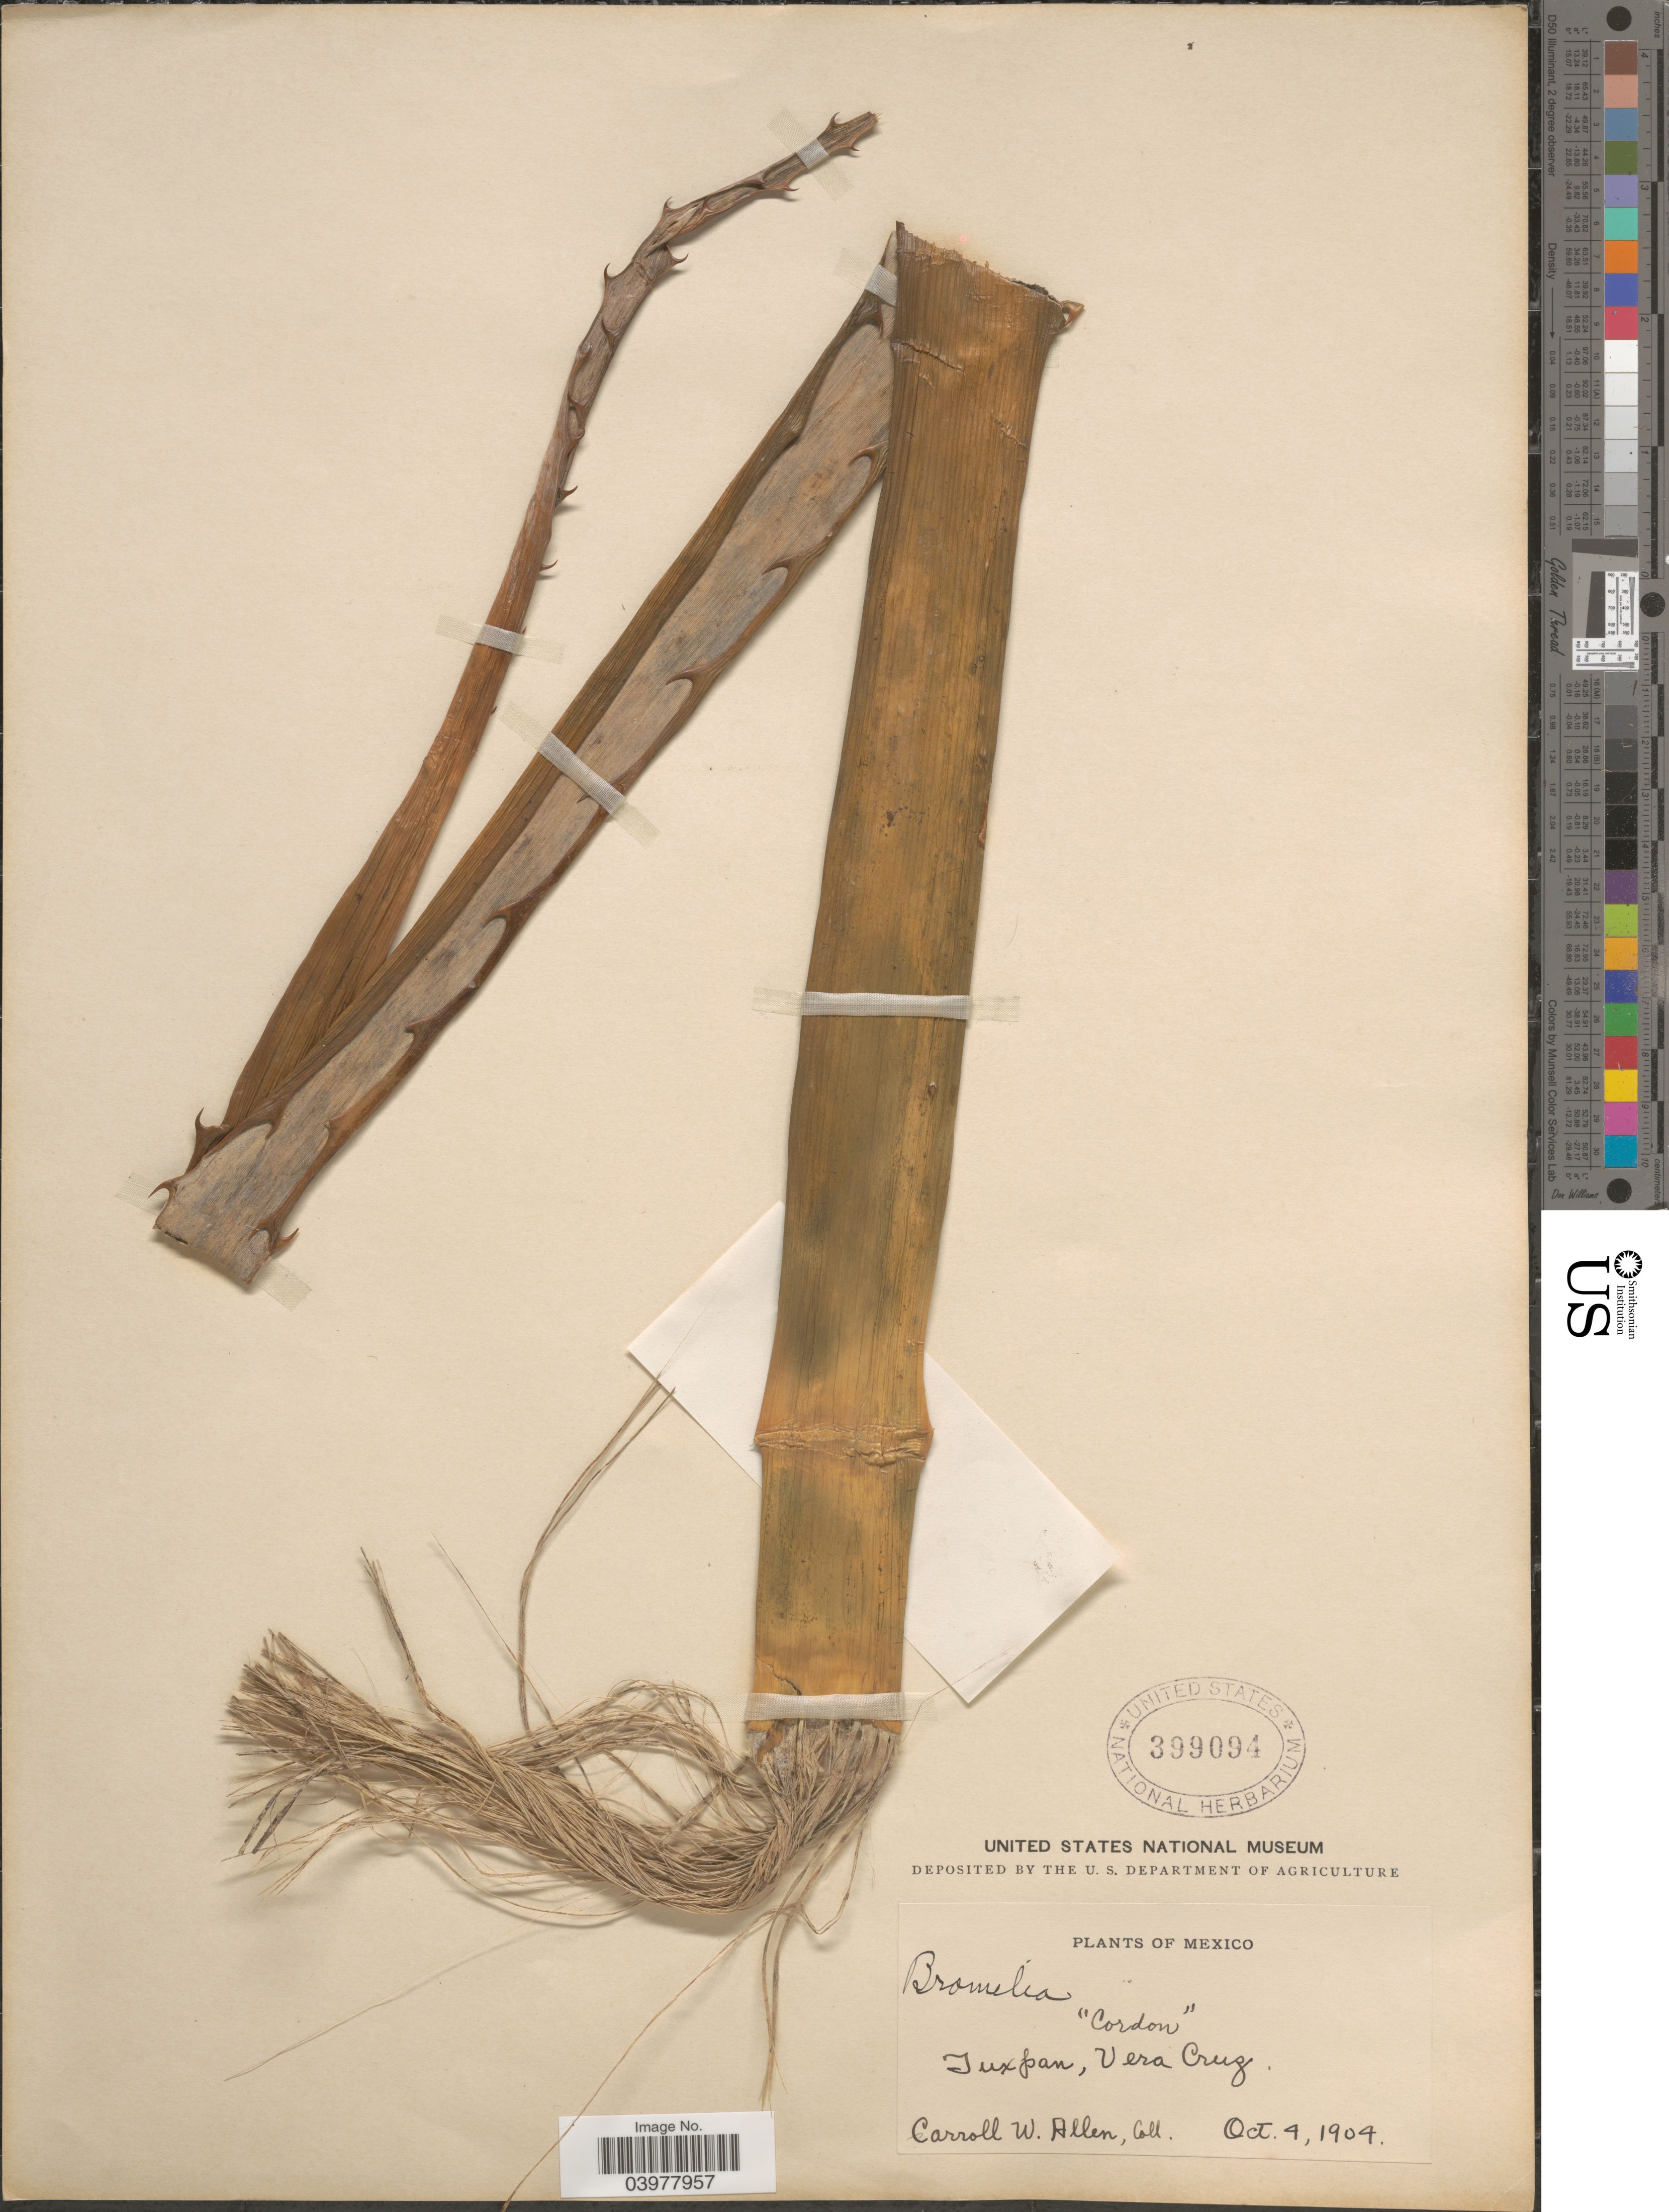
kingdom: Plantae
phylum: Tracheophyta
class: Liliopsida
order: Poales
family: Bromeliaceae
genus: Bromelia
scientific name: Bromelia sp.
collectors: C. Allen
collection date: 1904-10-04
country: Mexico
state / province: Veracruz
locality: Tuxpan, Vera Cruz.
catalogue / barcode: US 399094